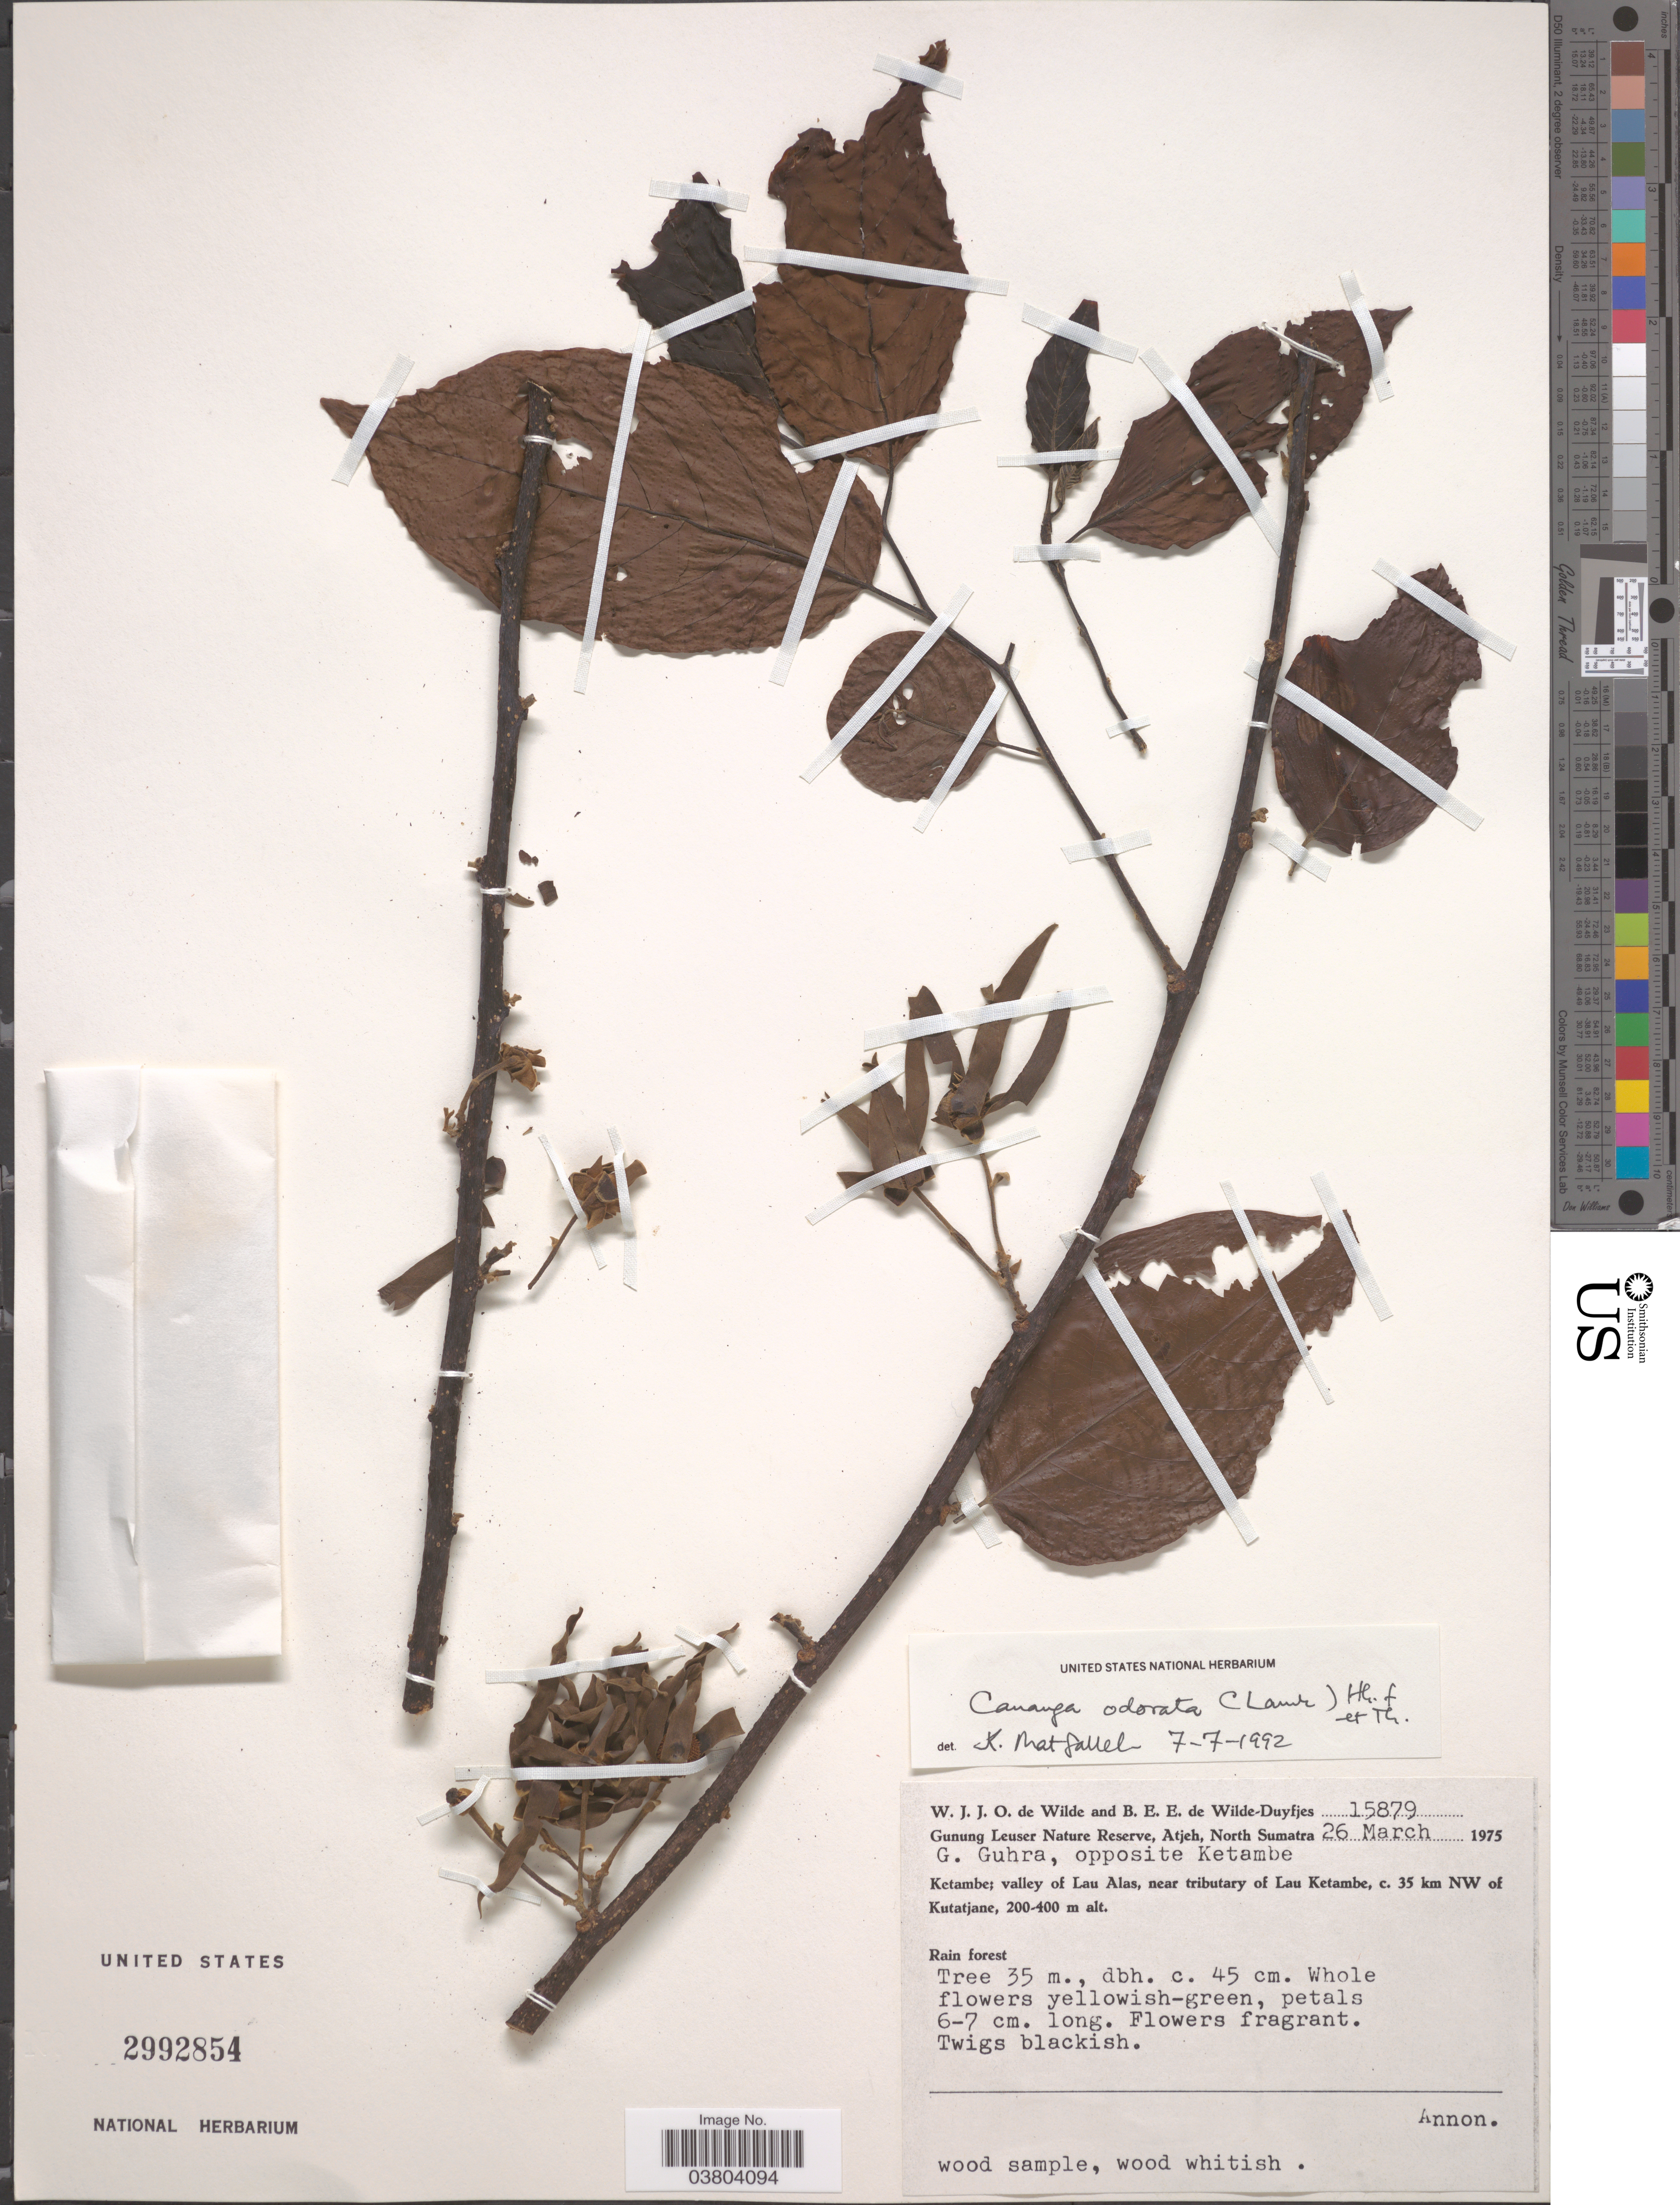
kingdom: Plantae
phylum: Tracheophyta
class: Magnoliopsida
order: Magnoliales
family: Annonaceae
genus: Cananga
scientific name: Cananga odorata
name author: (Lam.) Hook. f. & Thomson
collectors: W. J. de Wilde & B. E. de Wilde-Duyfjes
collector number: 15879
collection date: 1975-03-26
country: Indonesia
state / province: Sumatra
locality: Gunung Leuser Nature Reserve, Atjeh, North Sumatra. G. Guhra, opposite Ketambe. Ketambe; valley of Lau Alas, near tributary of Lau Ketambe, c. 35 km NW of Kutatjane.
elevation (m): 200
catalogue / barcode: US 2992854